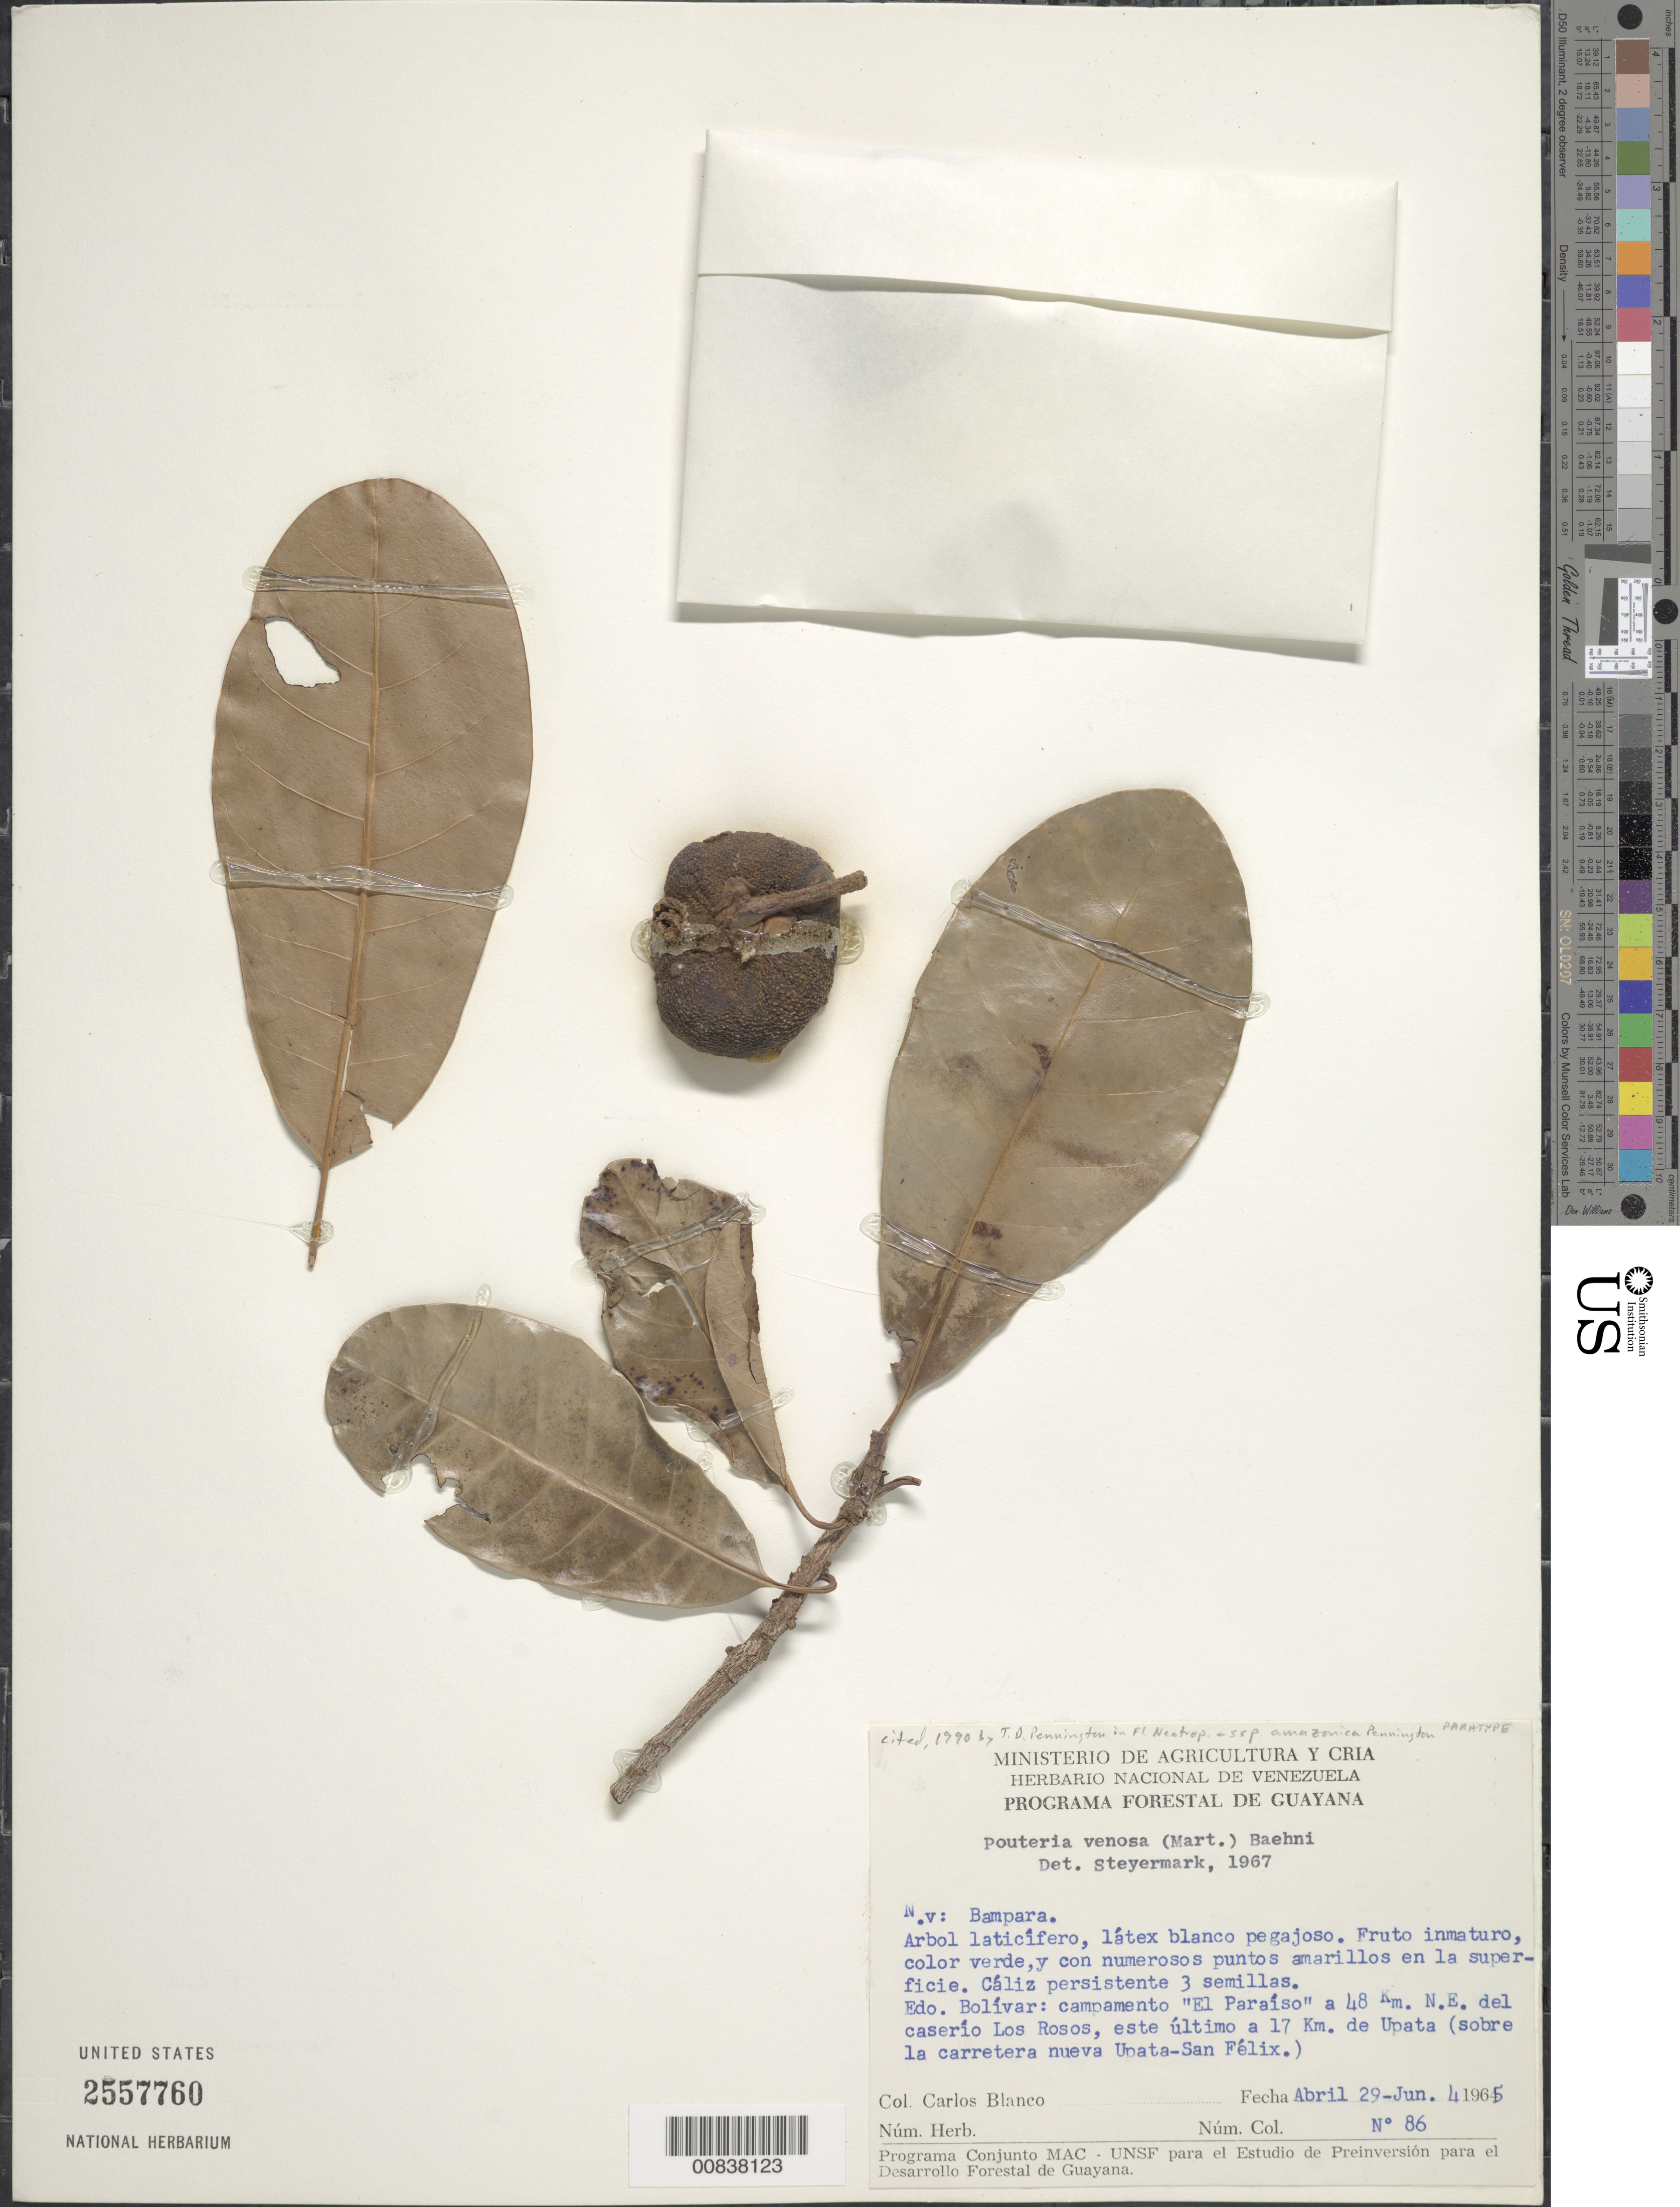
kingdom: Plantae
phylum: Tracheophyta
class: Magnoliopsida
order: Ericales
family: Sapotaceae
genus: Pouteria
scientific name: Pouteria venosa subsp. amazonica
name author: T.D. Penn.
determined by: Pennington, T. D., (K)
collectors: C. A. Blanco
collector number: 86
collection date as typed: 29-Apr-65 to 4-Jun-65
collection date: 1965-04-29/1965-06-04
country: Venezuela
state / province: Bolívar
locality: Campamento "El Paraiso" a 48 km NE del caserío Los Rosos, este ultimo aprox. 17 km de Upata (sobre la carretera nueva Upata-San Felix)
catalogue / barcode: US 2557760